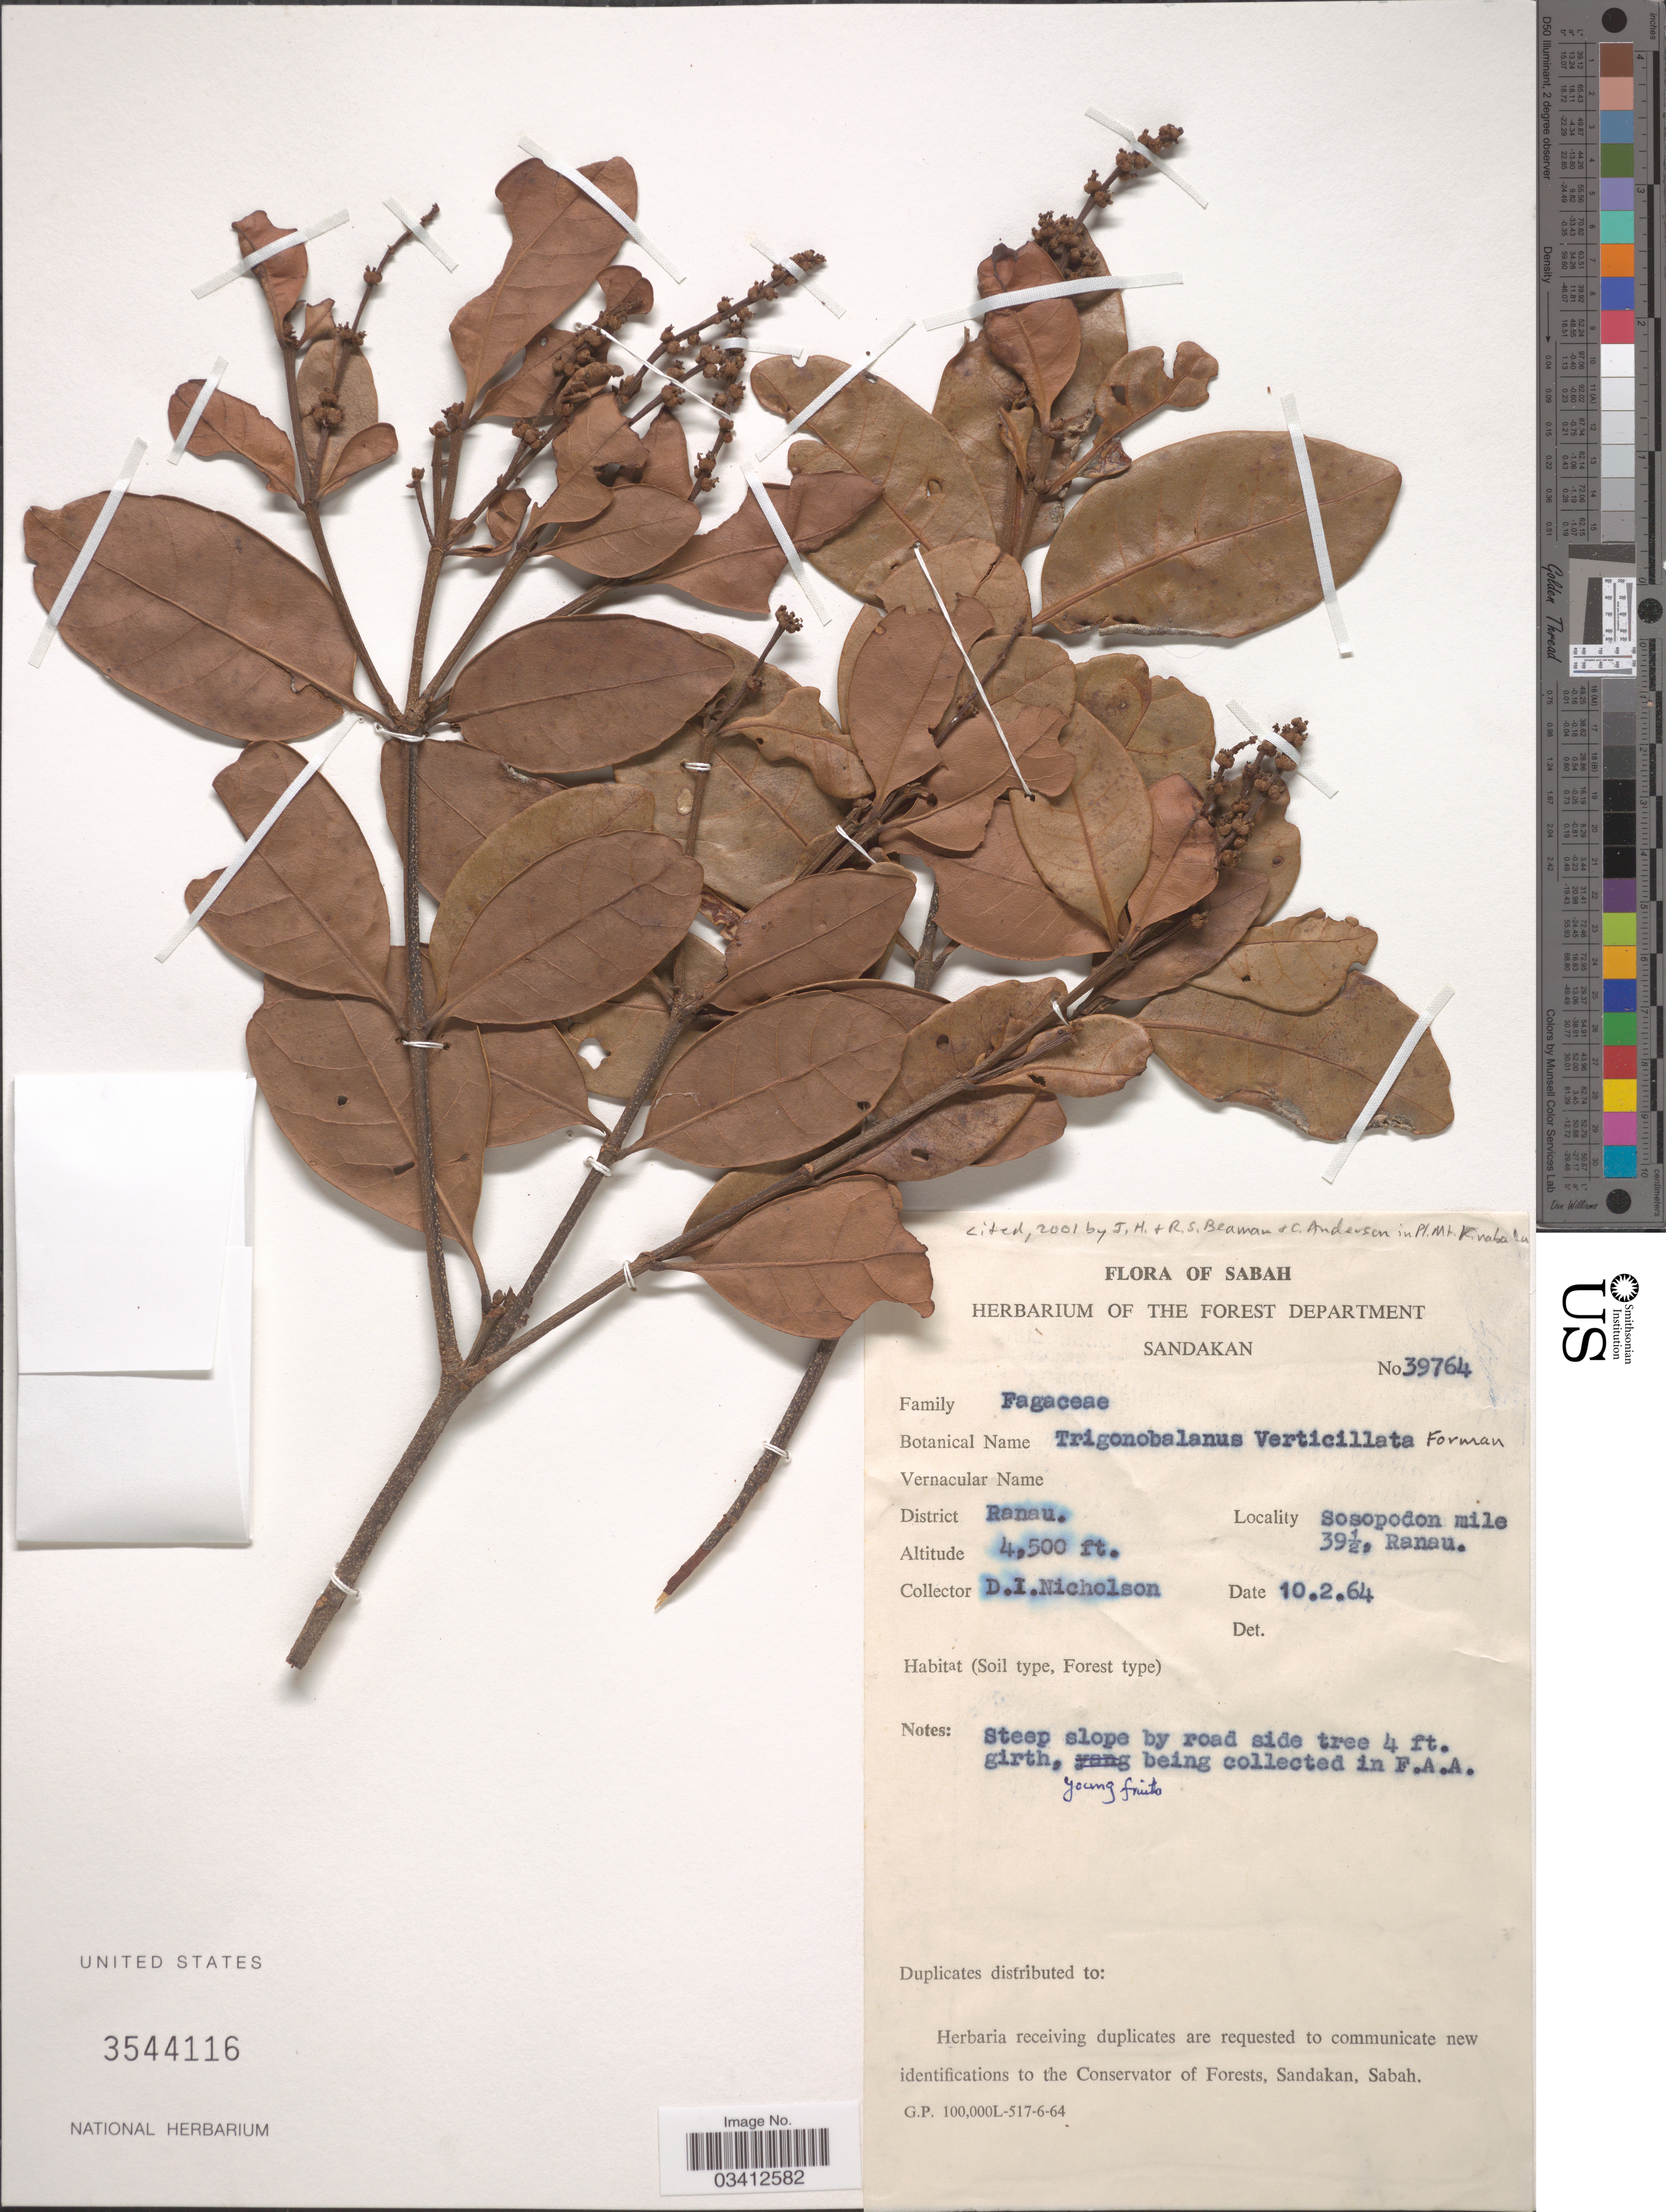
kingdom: Plantae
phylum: Tracheophyta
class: Magnoliopsida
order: Fagales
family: Fagaceae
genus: Trigonobalanus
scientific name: Trigonobalanus verticillata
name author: Forman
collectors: D. Nicholson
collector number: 39764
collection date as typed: Transcribed d/m/y: 10/2/64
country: Malaysia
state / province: Sabah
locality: District Ranau. Sosopodon mile 39½, Ranau.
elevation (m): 1372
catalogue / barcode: US 3544116